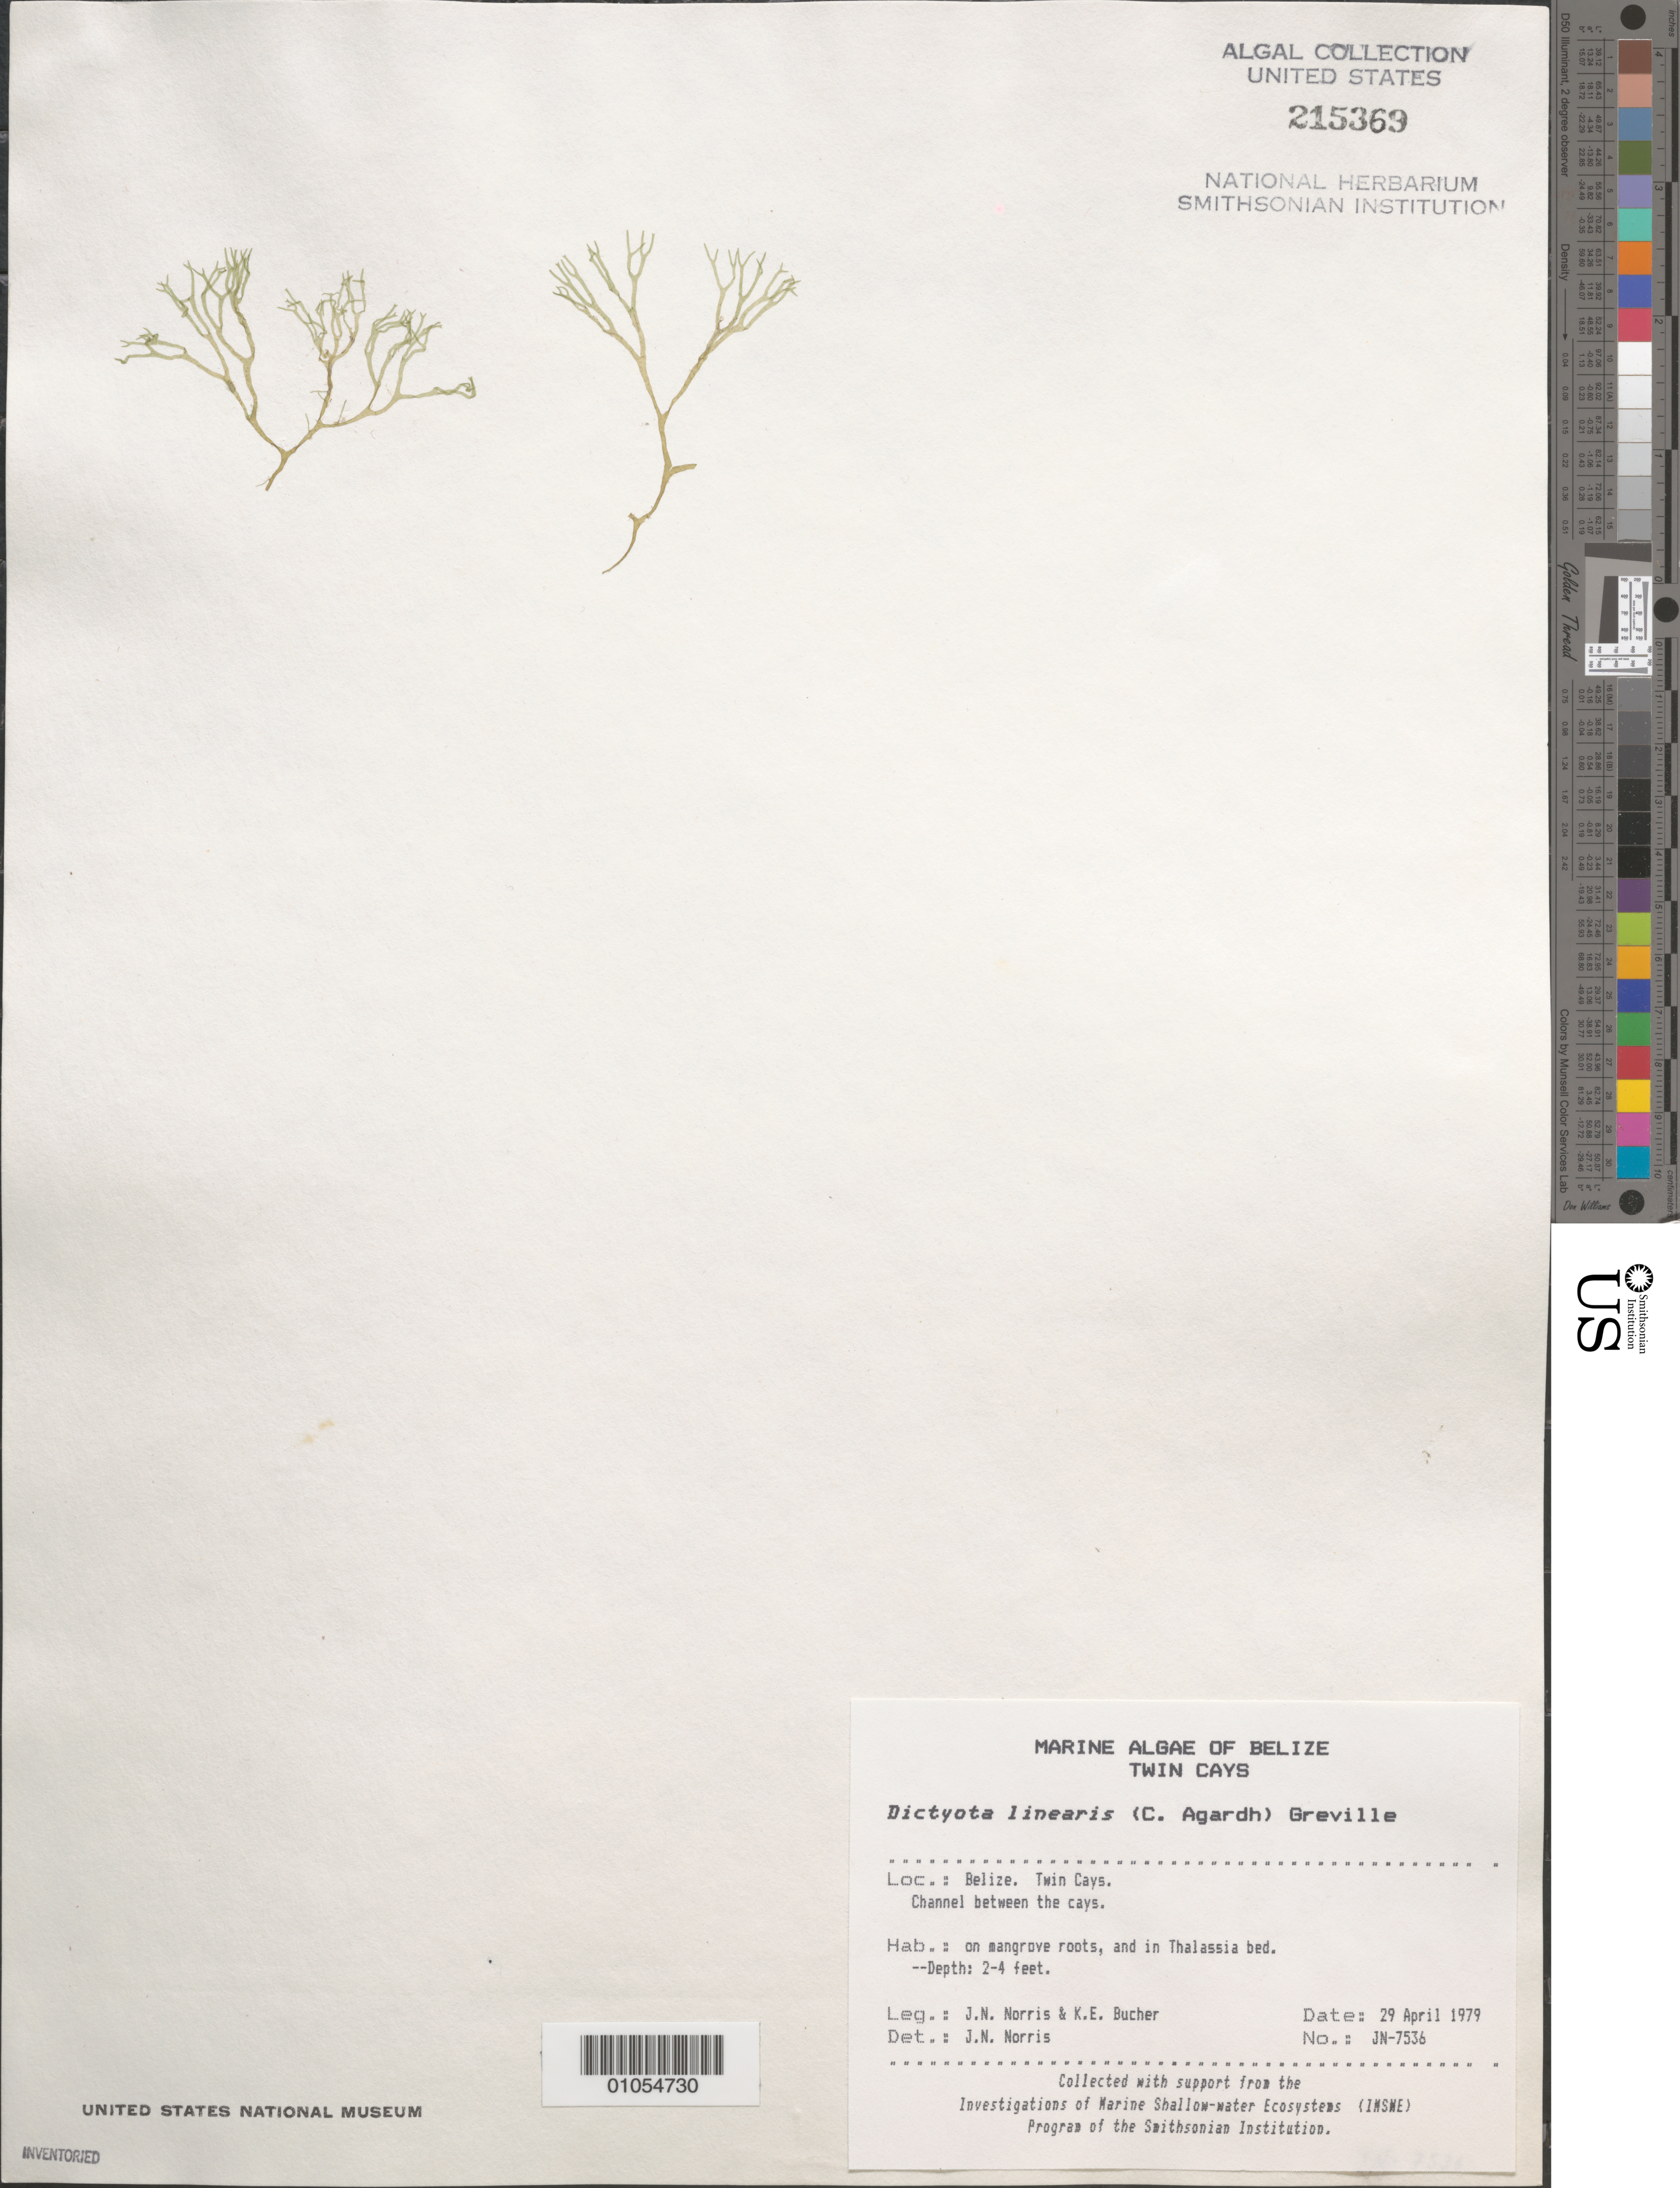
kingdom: Chromista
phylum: Ochrophyta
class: Phaeophyceae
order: Dictyotales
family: Dictyotaceae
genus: Dictyota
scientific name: Dictyota linearis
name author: (C. Agardh) Grev.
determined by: Norris, James N.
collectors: J. N. Norris & K. E. Bucher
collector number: JN-7365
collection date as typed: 29 Apr 1979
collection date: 1979-04-29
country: Belize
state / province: Stann Creek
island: Twin Cays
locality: Channel between Twin Cays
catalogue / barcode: US 215369